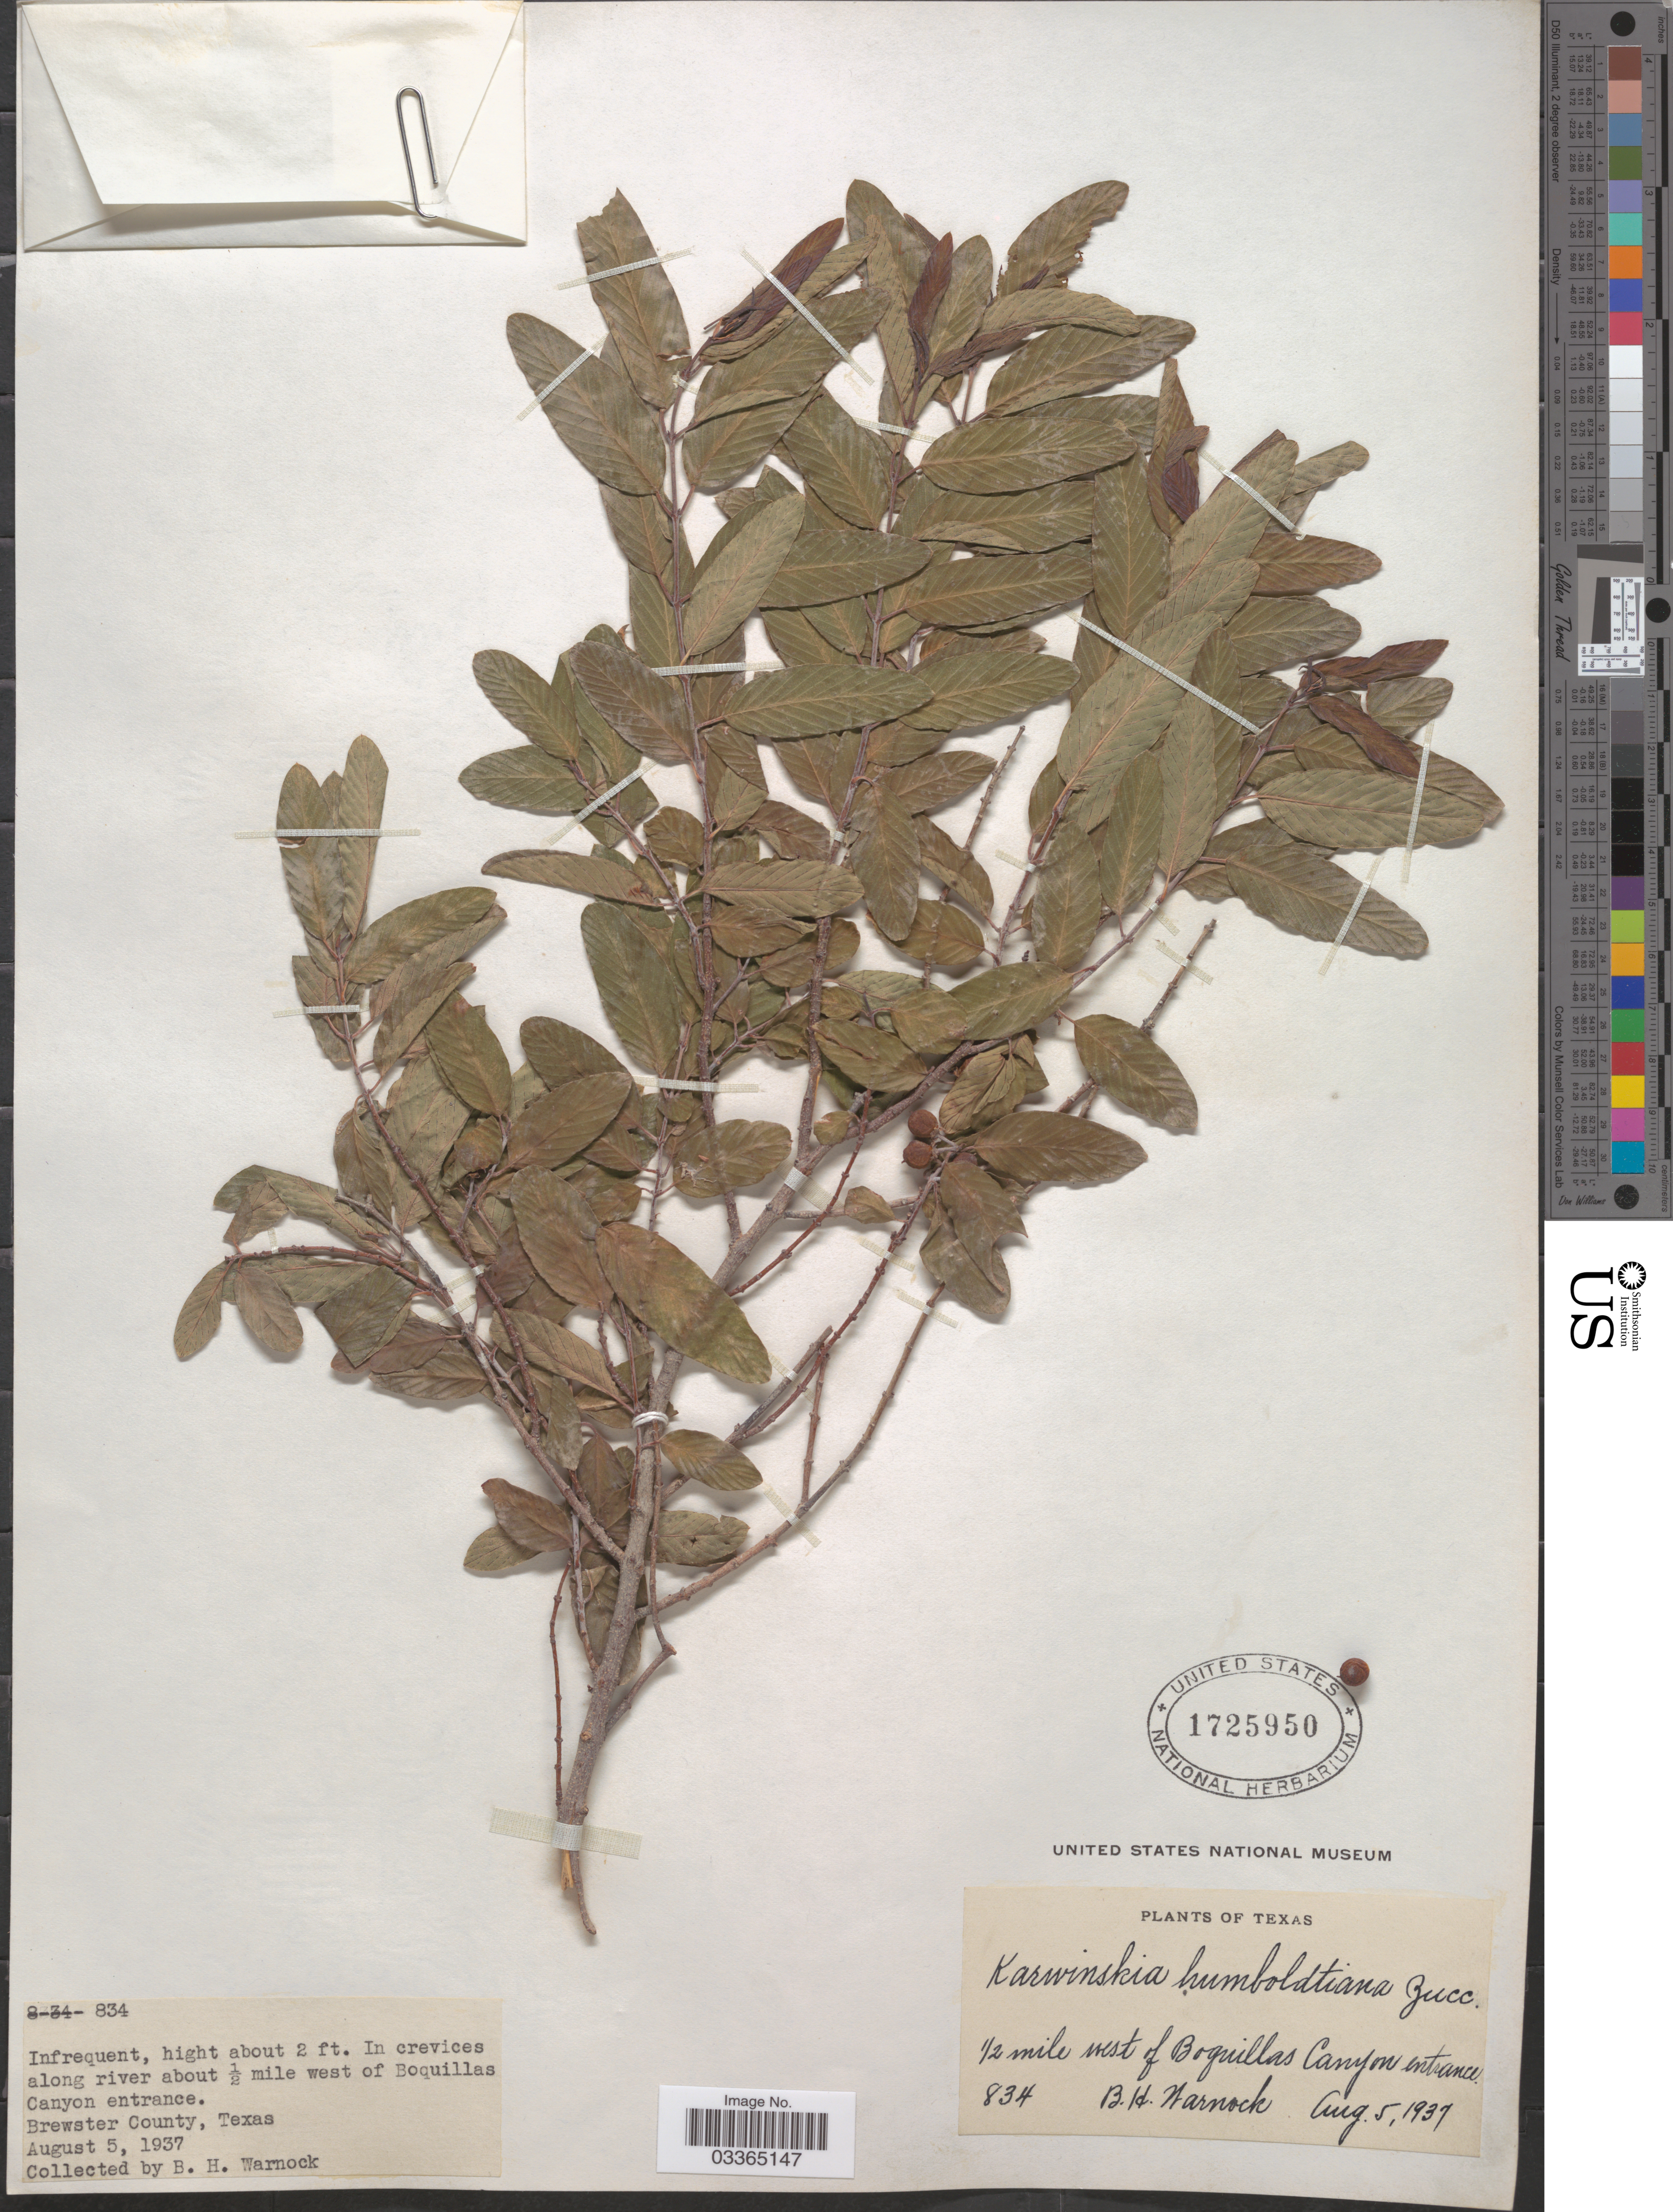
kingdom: Plantae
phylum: Tracheophyta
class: Magnoliopsida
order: Rosales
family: Rhamnaceae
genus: Karwinskia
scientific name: Karwinskia humboldtiana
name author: (Schult.) Zucc.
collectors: B. H. Warnock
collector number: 834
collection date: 1937-08-05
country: United States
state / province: Texas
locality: In crevices along river about ½ mile west of Boquillas. Canyon entrance. Brewster County.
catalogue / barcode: US 1725950